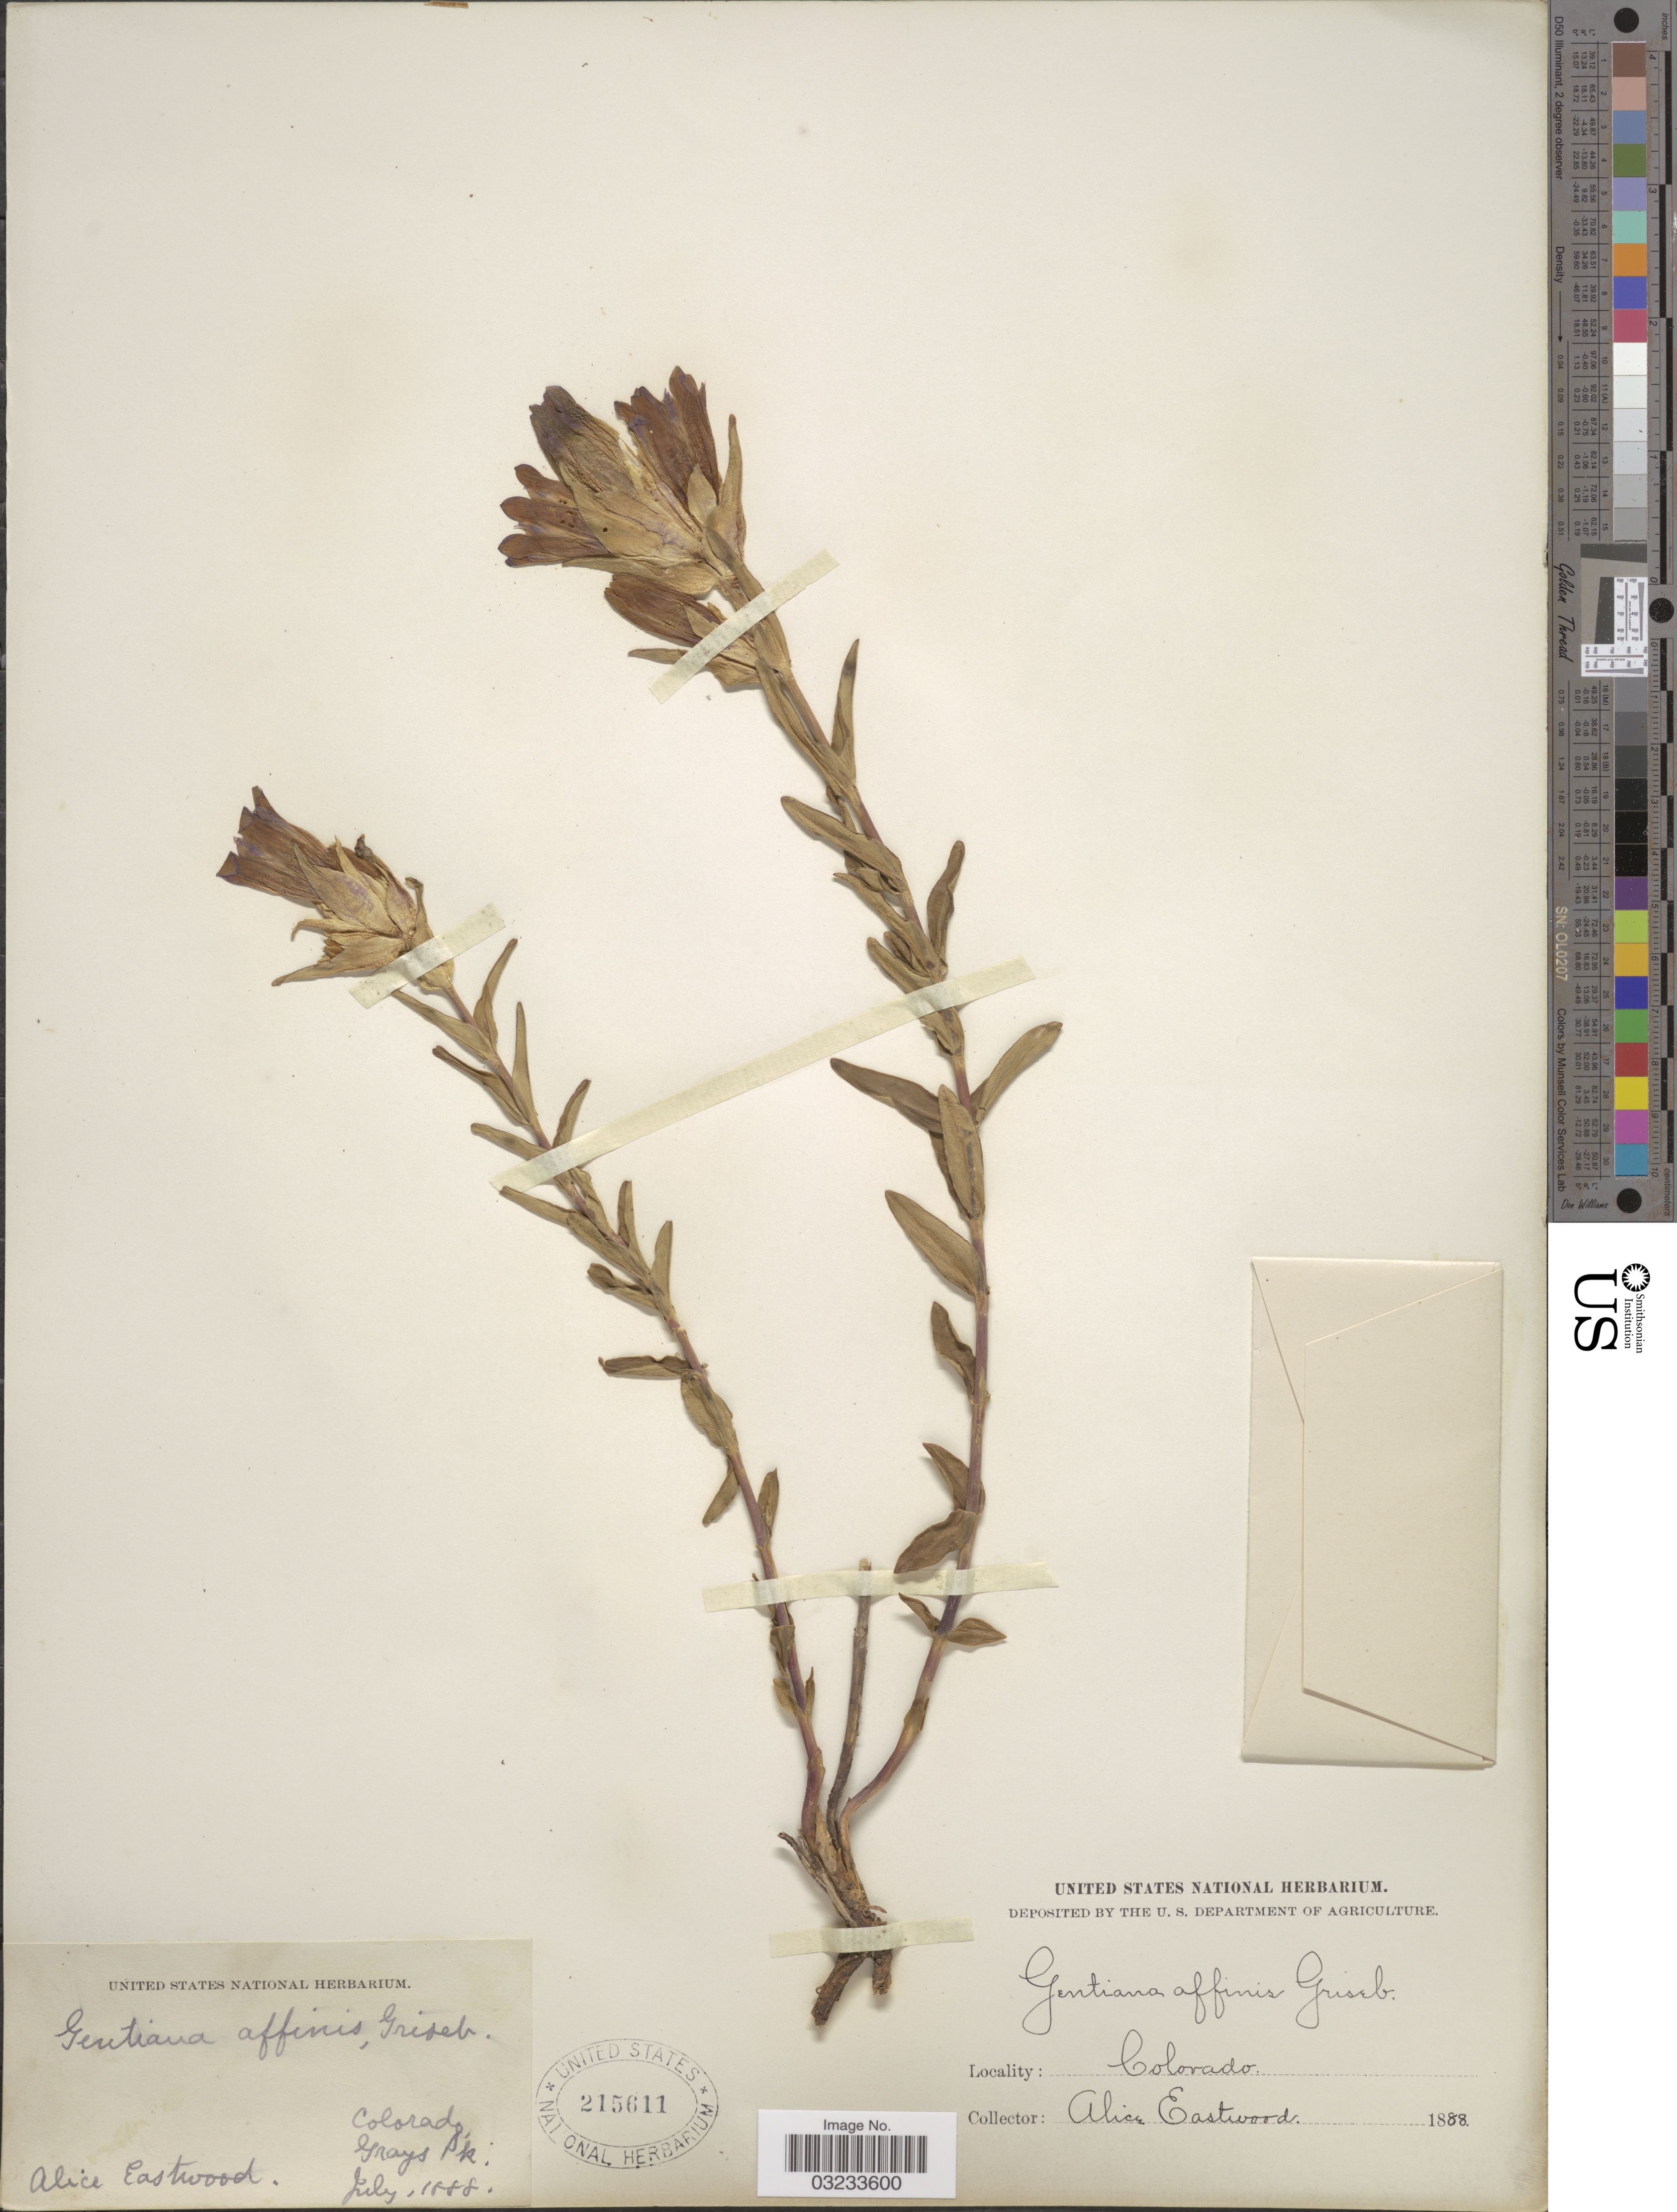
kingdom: Plantae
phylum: Tracheophyta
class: Magnoliopsida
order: Gentianales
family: Gentianaceae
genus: Gentiana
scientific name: Gentiana affinis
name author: Griseb.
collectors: A. Eastwood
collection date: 1888-07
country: United States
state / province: Colorado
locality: Grays Pk.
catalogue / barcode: US 215611